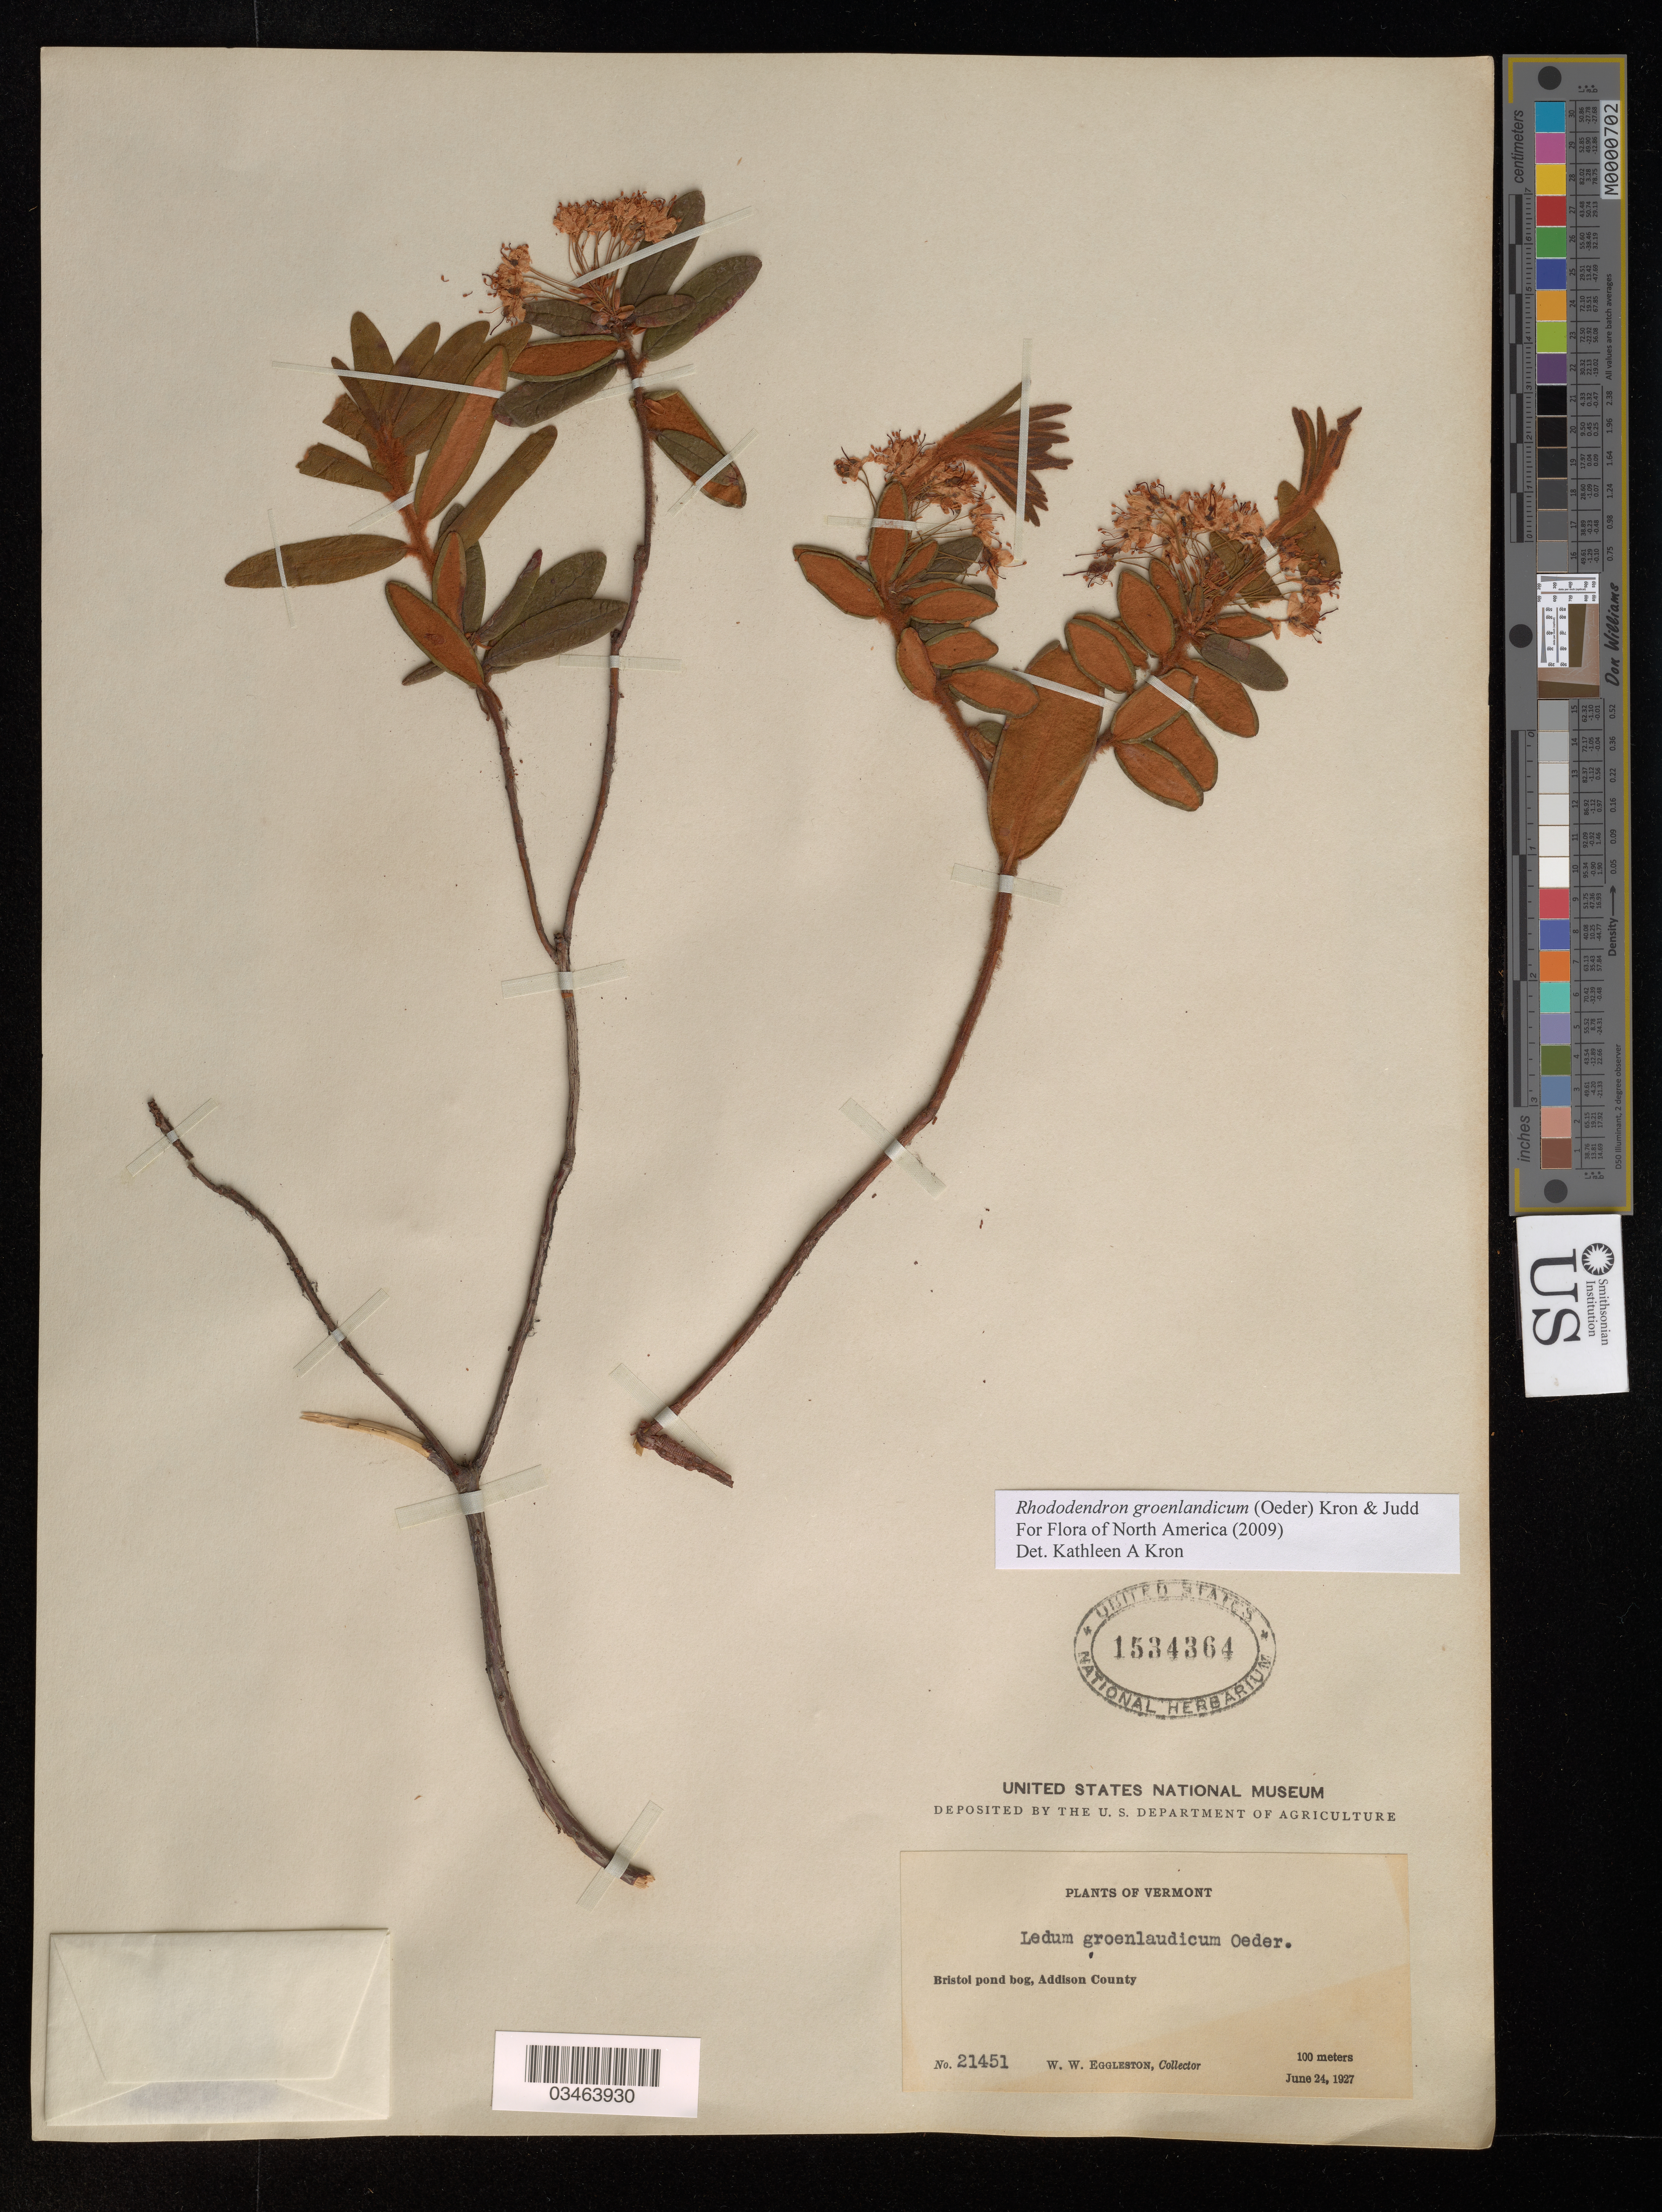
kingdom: Plantae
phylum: Tracheophyta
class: Magnoliopsida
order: Ericales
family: Ericaceae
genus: Rhododendron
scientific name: Rhododendron groenlandicum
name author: (Oeder) Kron & Judd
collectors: W. W. Eggleston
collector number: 21451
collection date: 1927-06-24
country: United States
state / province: Vermont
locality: Bristol pond bog, Addison County.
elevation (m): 100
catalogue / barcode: US 1534364